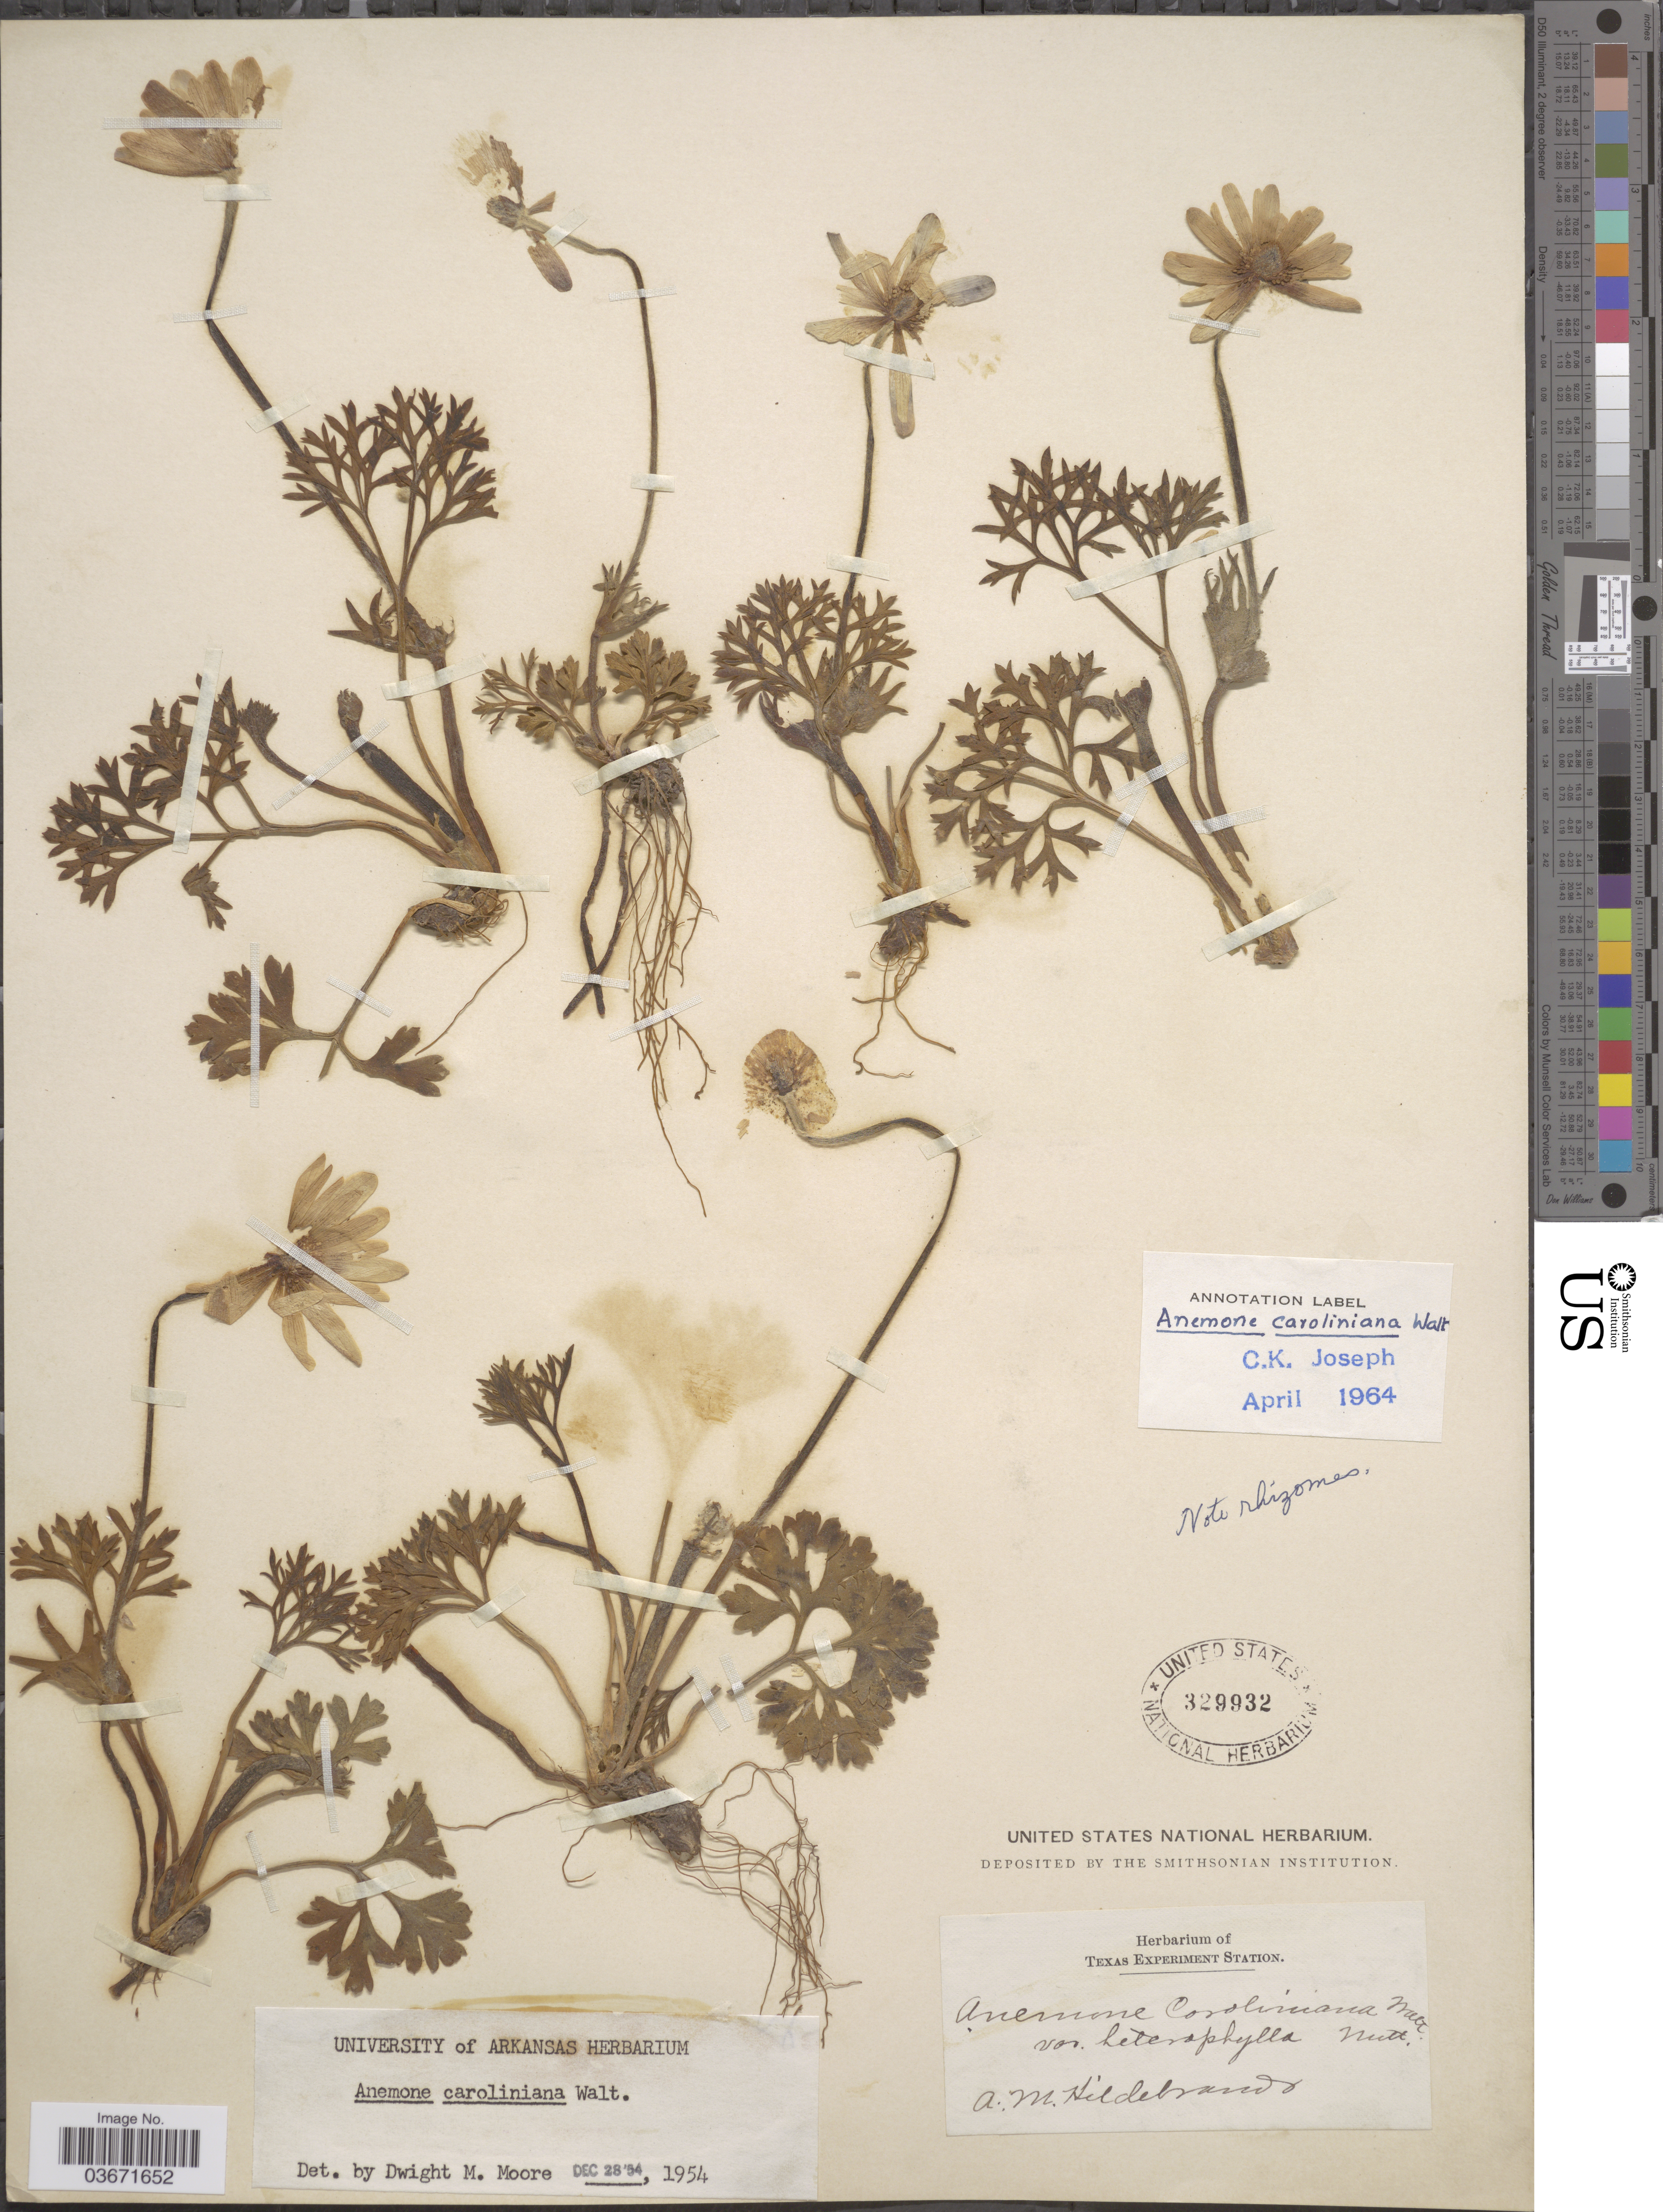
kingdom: Plantae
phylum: Tracheophyta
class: Magnoliopsida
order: Ranunculales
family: Ranunculaceae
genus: Anemone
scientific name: Anemone caroliniana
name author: Walter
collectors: A. Hildebrandt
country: United States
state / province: Texas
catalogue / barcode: US 329932